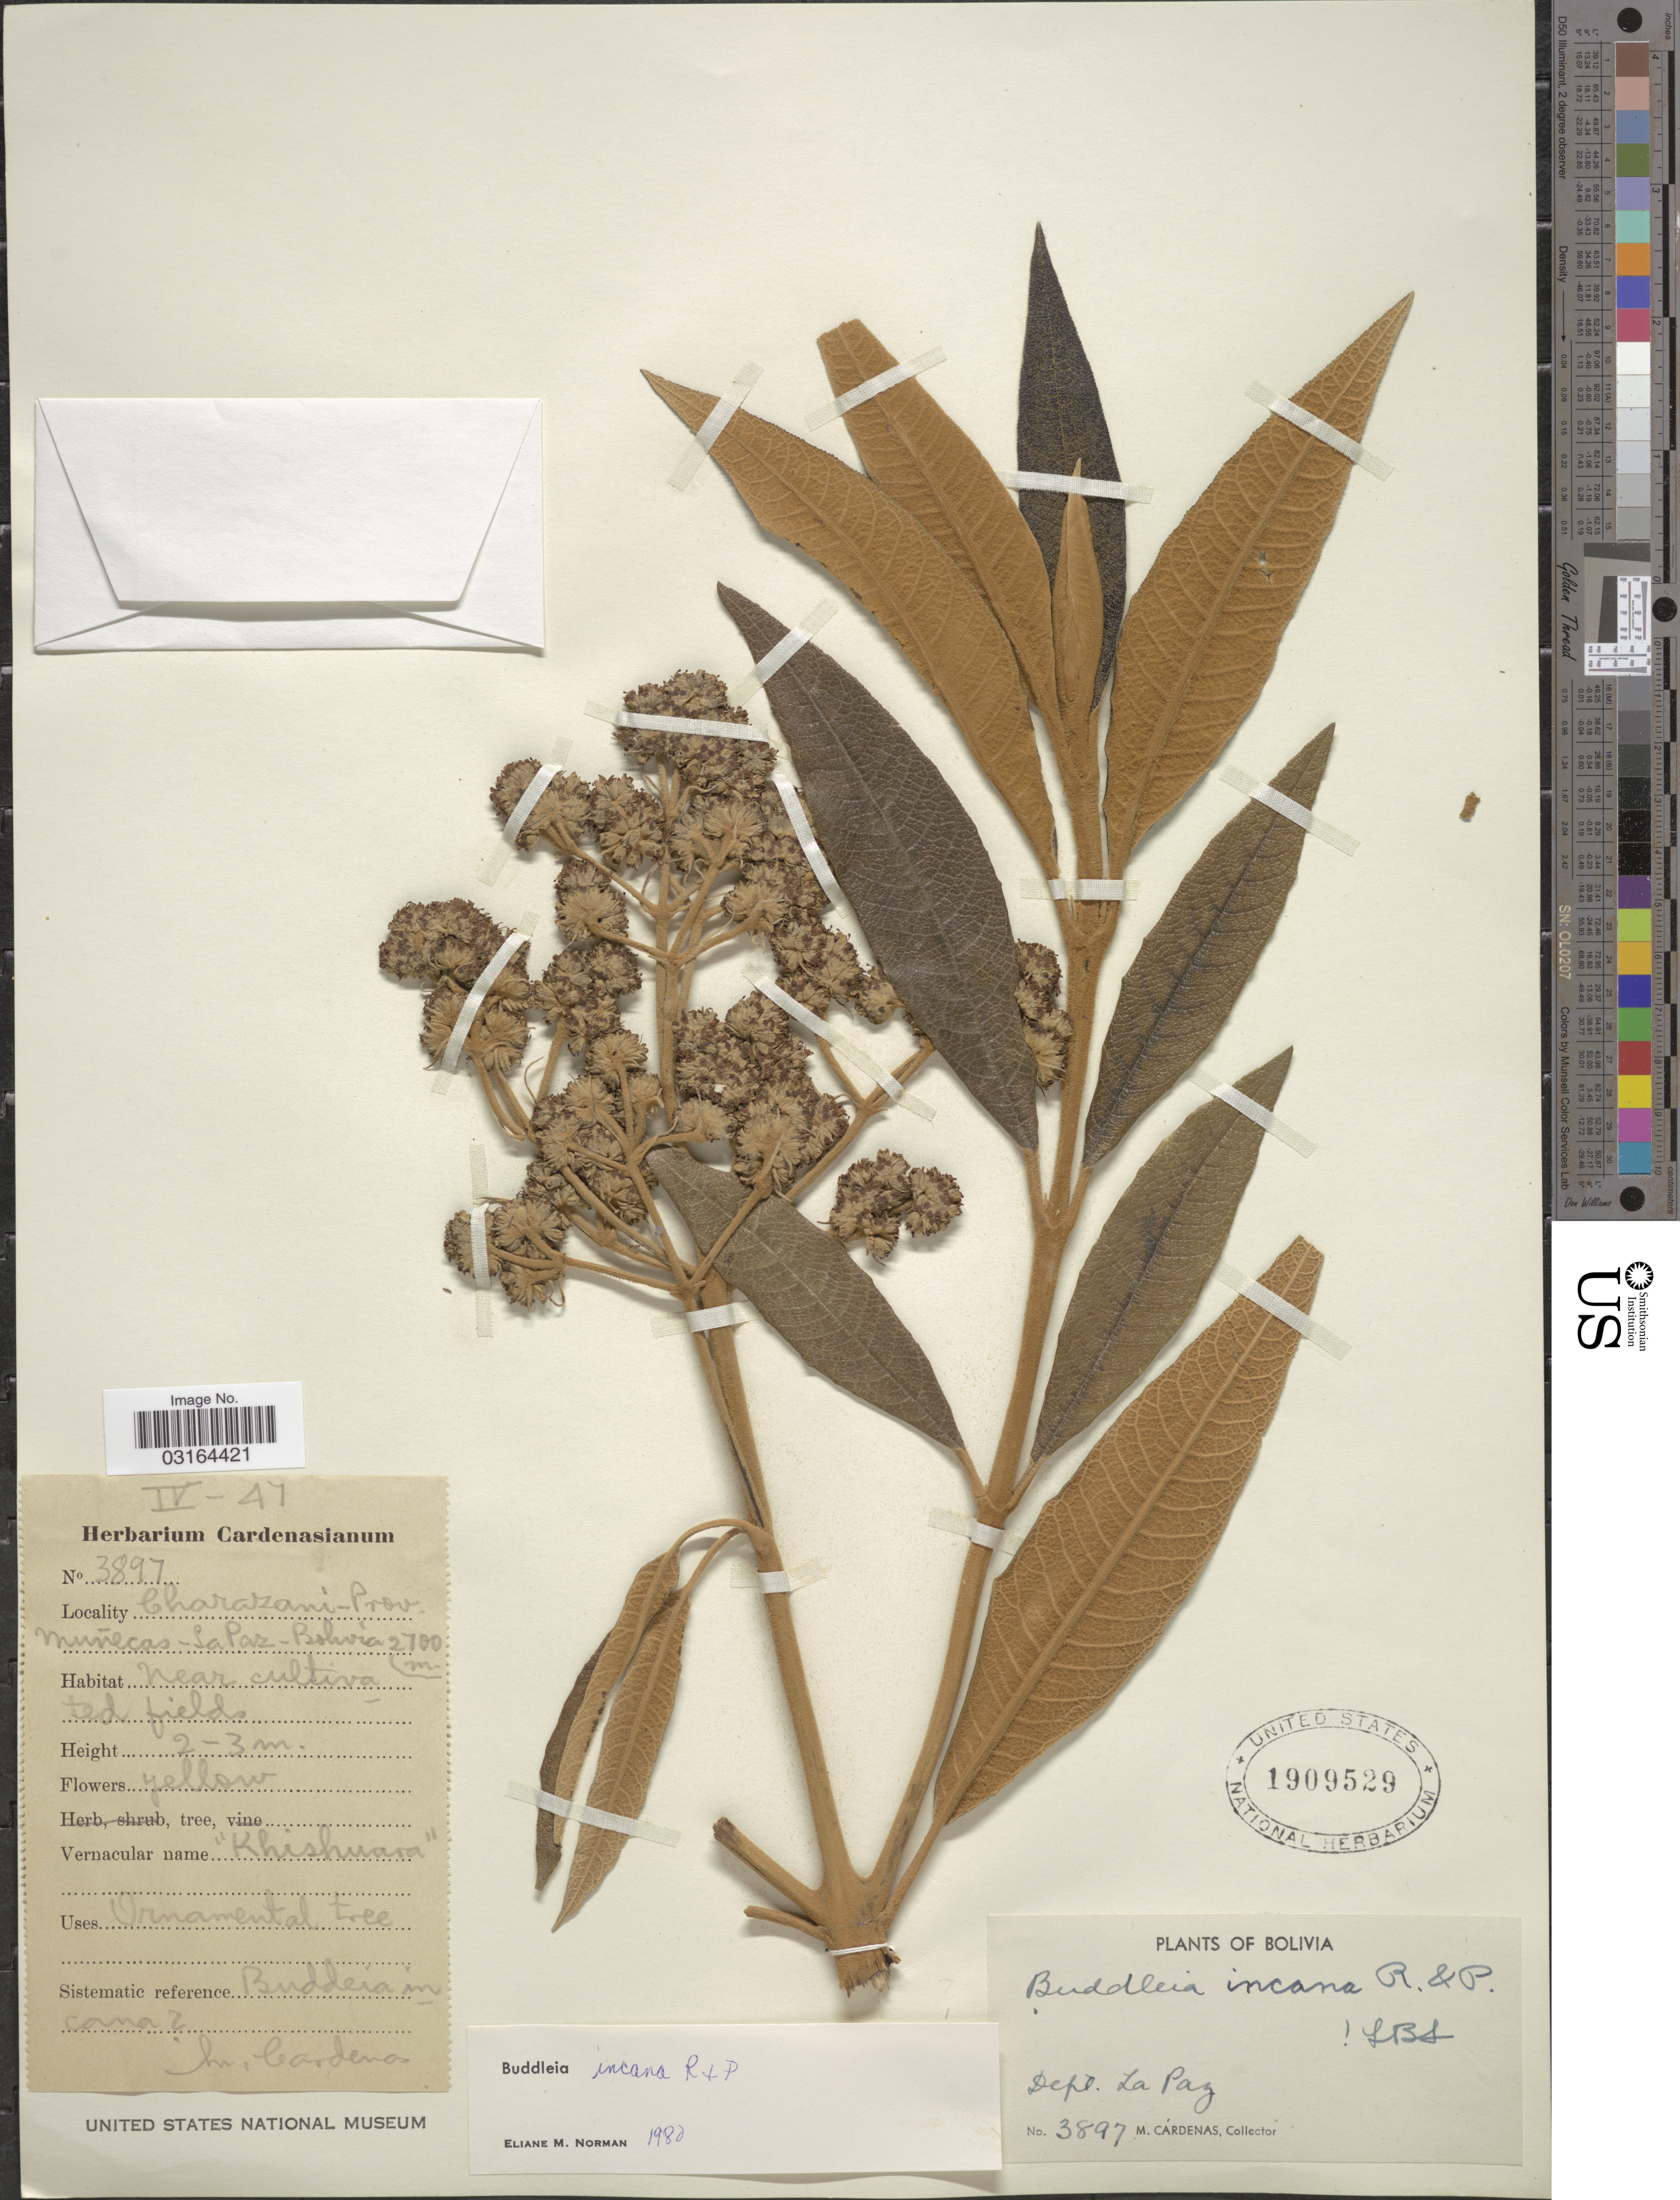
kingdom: Plantae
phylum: Tracheophyta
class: Magnoliopsida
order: Lamiales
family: Scrophulariaceae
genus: Buddleja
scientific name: Buddleja incana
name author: Ruiz & Pav.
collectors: M. Cárdenas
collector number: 3897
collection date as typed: Transcribed d/m/y: /4/47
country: Bolivia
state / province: La Paz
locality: Charazano, Prov. Muñecas, Dept. La Paz.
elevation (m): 2700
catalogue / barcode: US 1909529